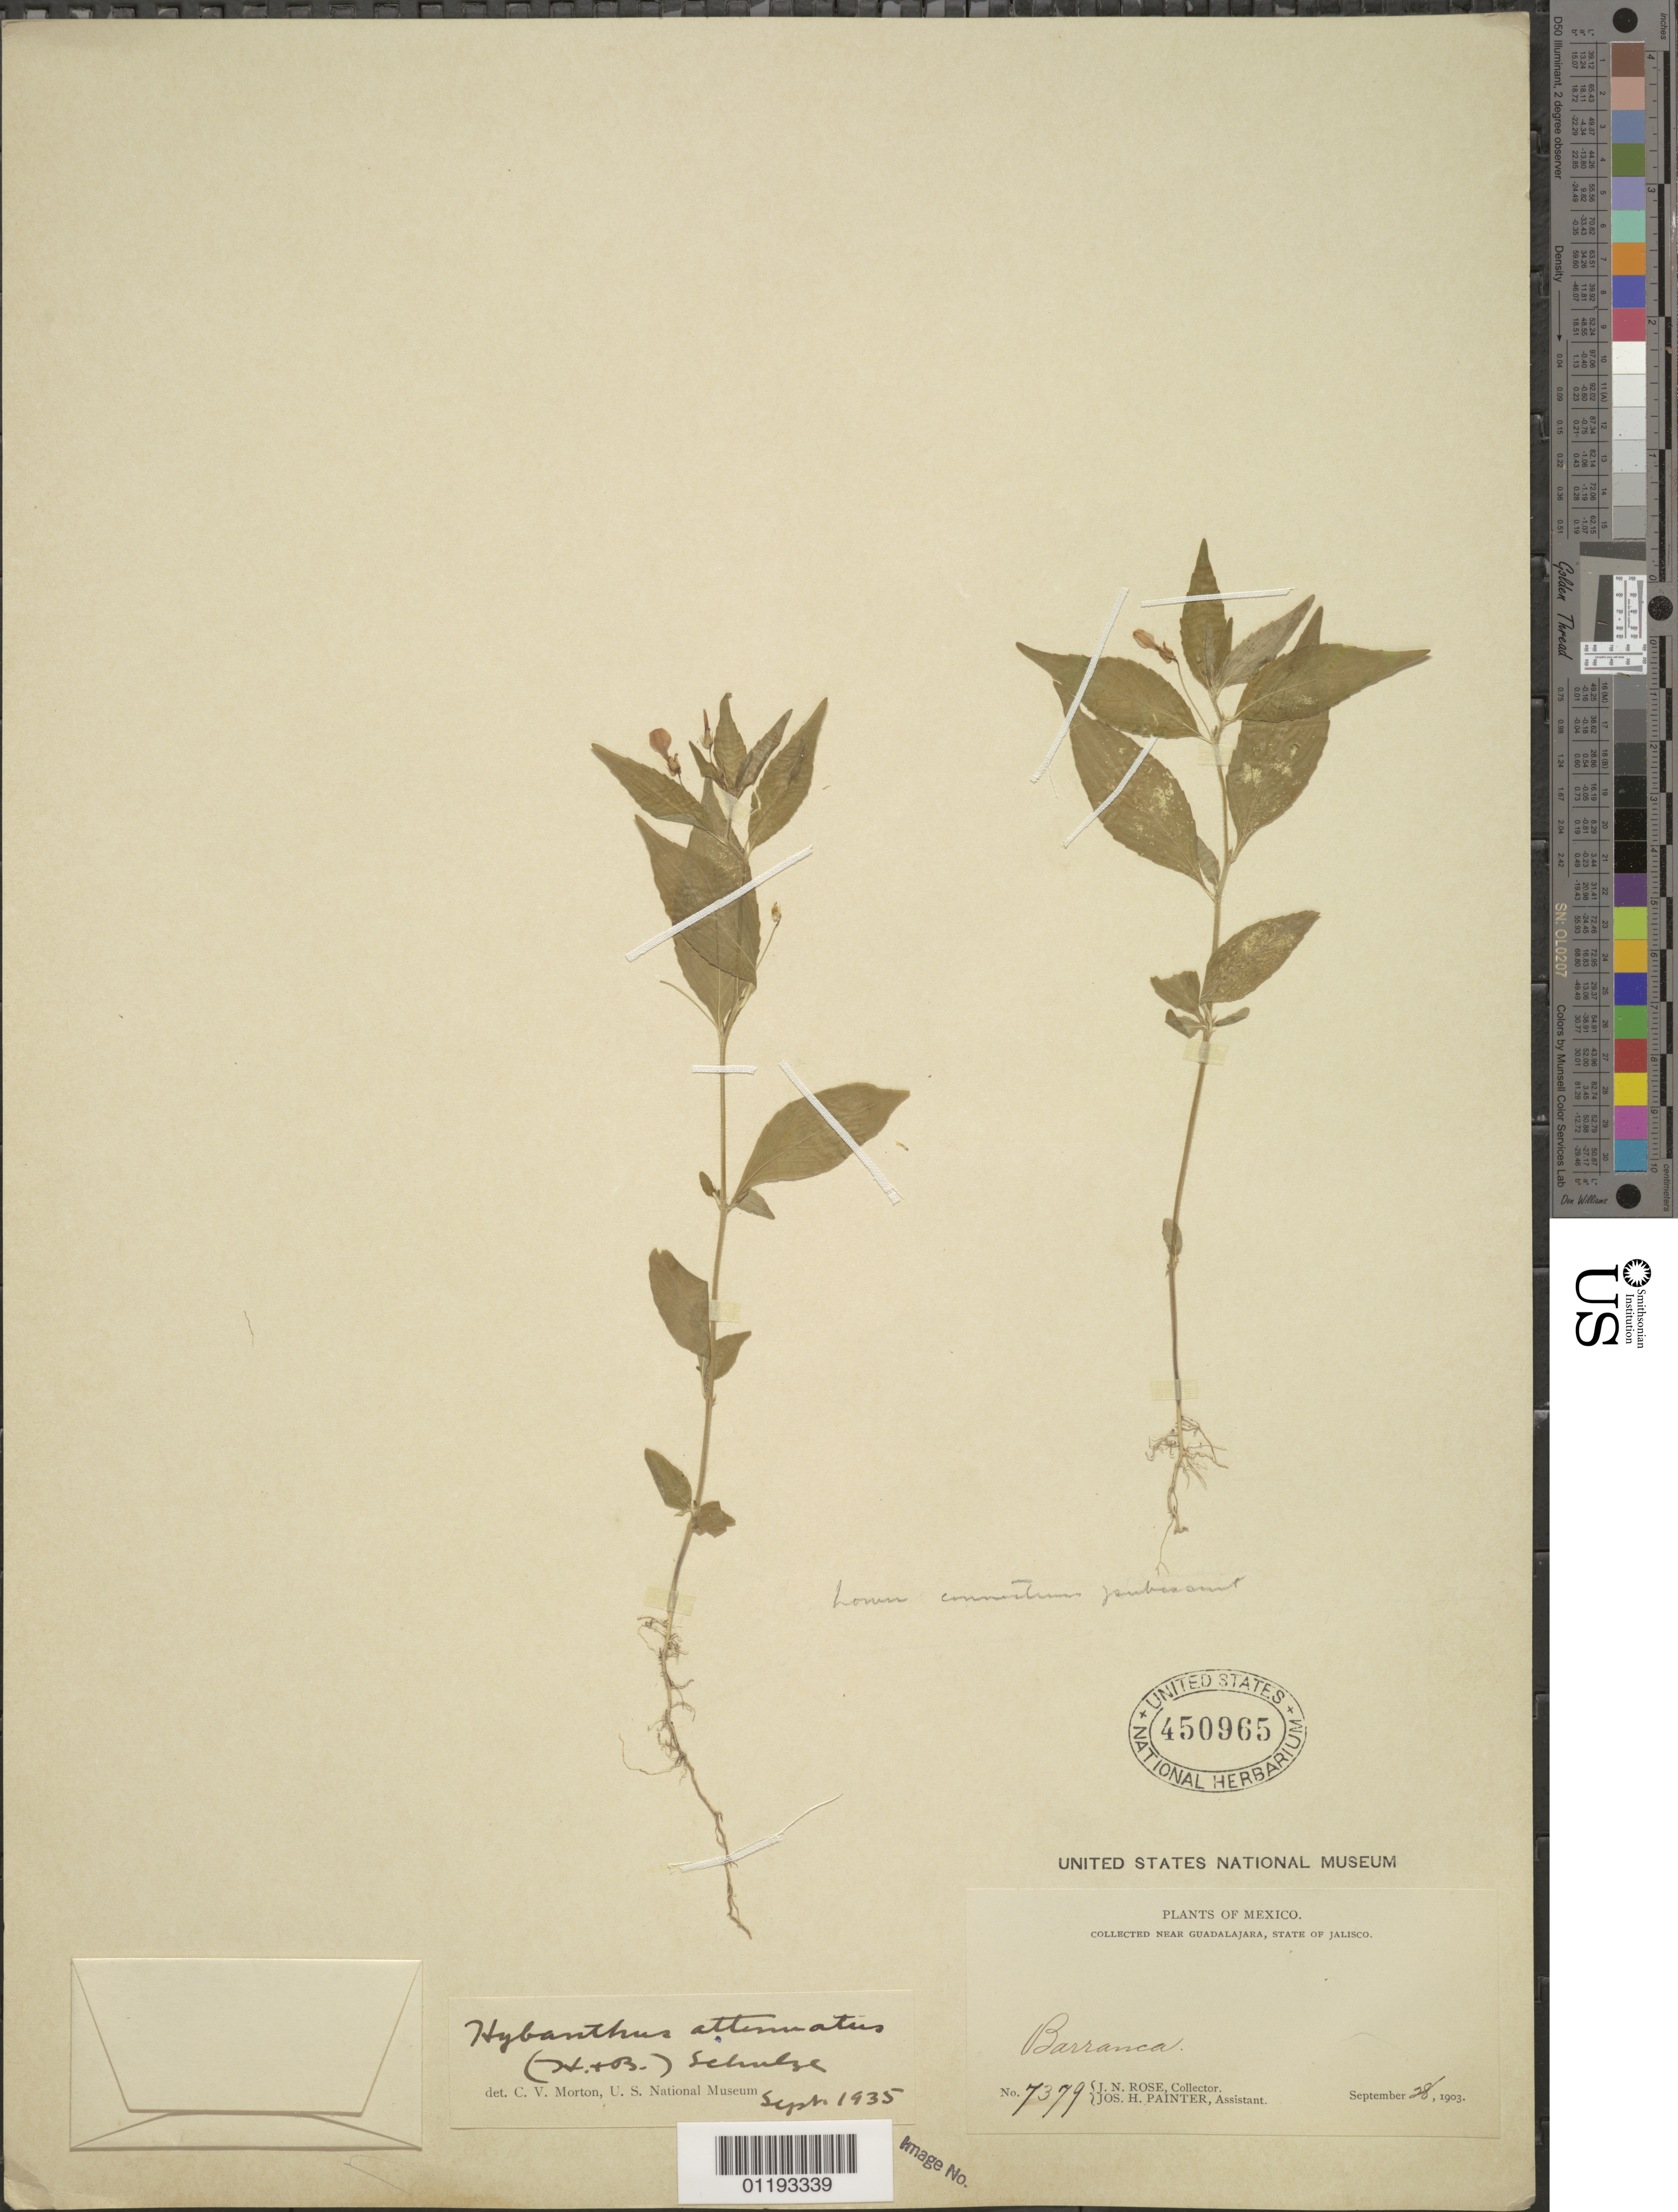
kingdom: Plantae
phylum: Tracheophyta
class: Magnoliopsida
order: Malpighiales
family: Violaceae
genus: Pombalia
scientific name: Pombalia attenuata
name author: (Humb. & Bonpl. ex Willd.) Paula-Souza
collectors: J. N. Rose & J. H. Painter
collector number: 7379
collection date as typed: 28 Sep 1903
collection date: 1903-09-28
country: Mexico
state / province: Jalisco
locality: Near Guadalajara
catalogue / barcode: US 450965